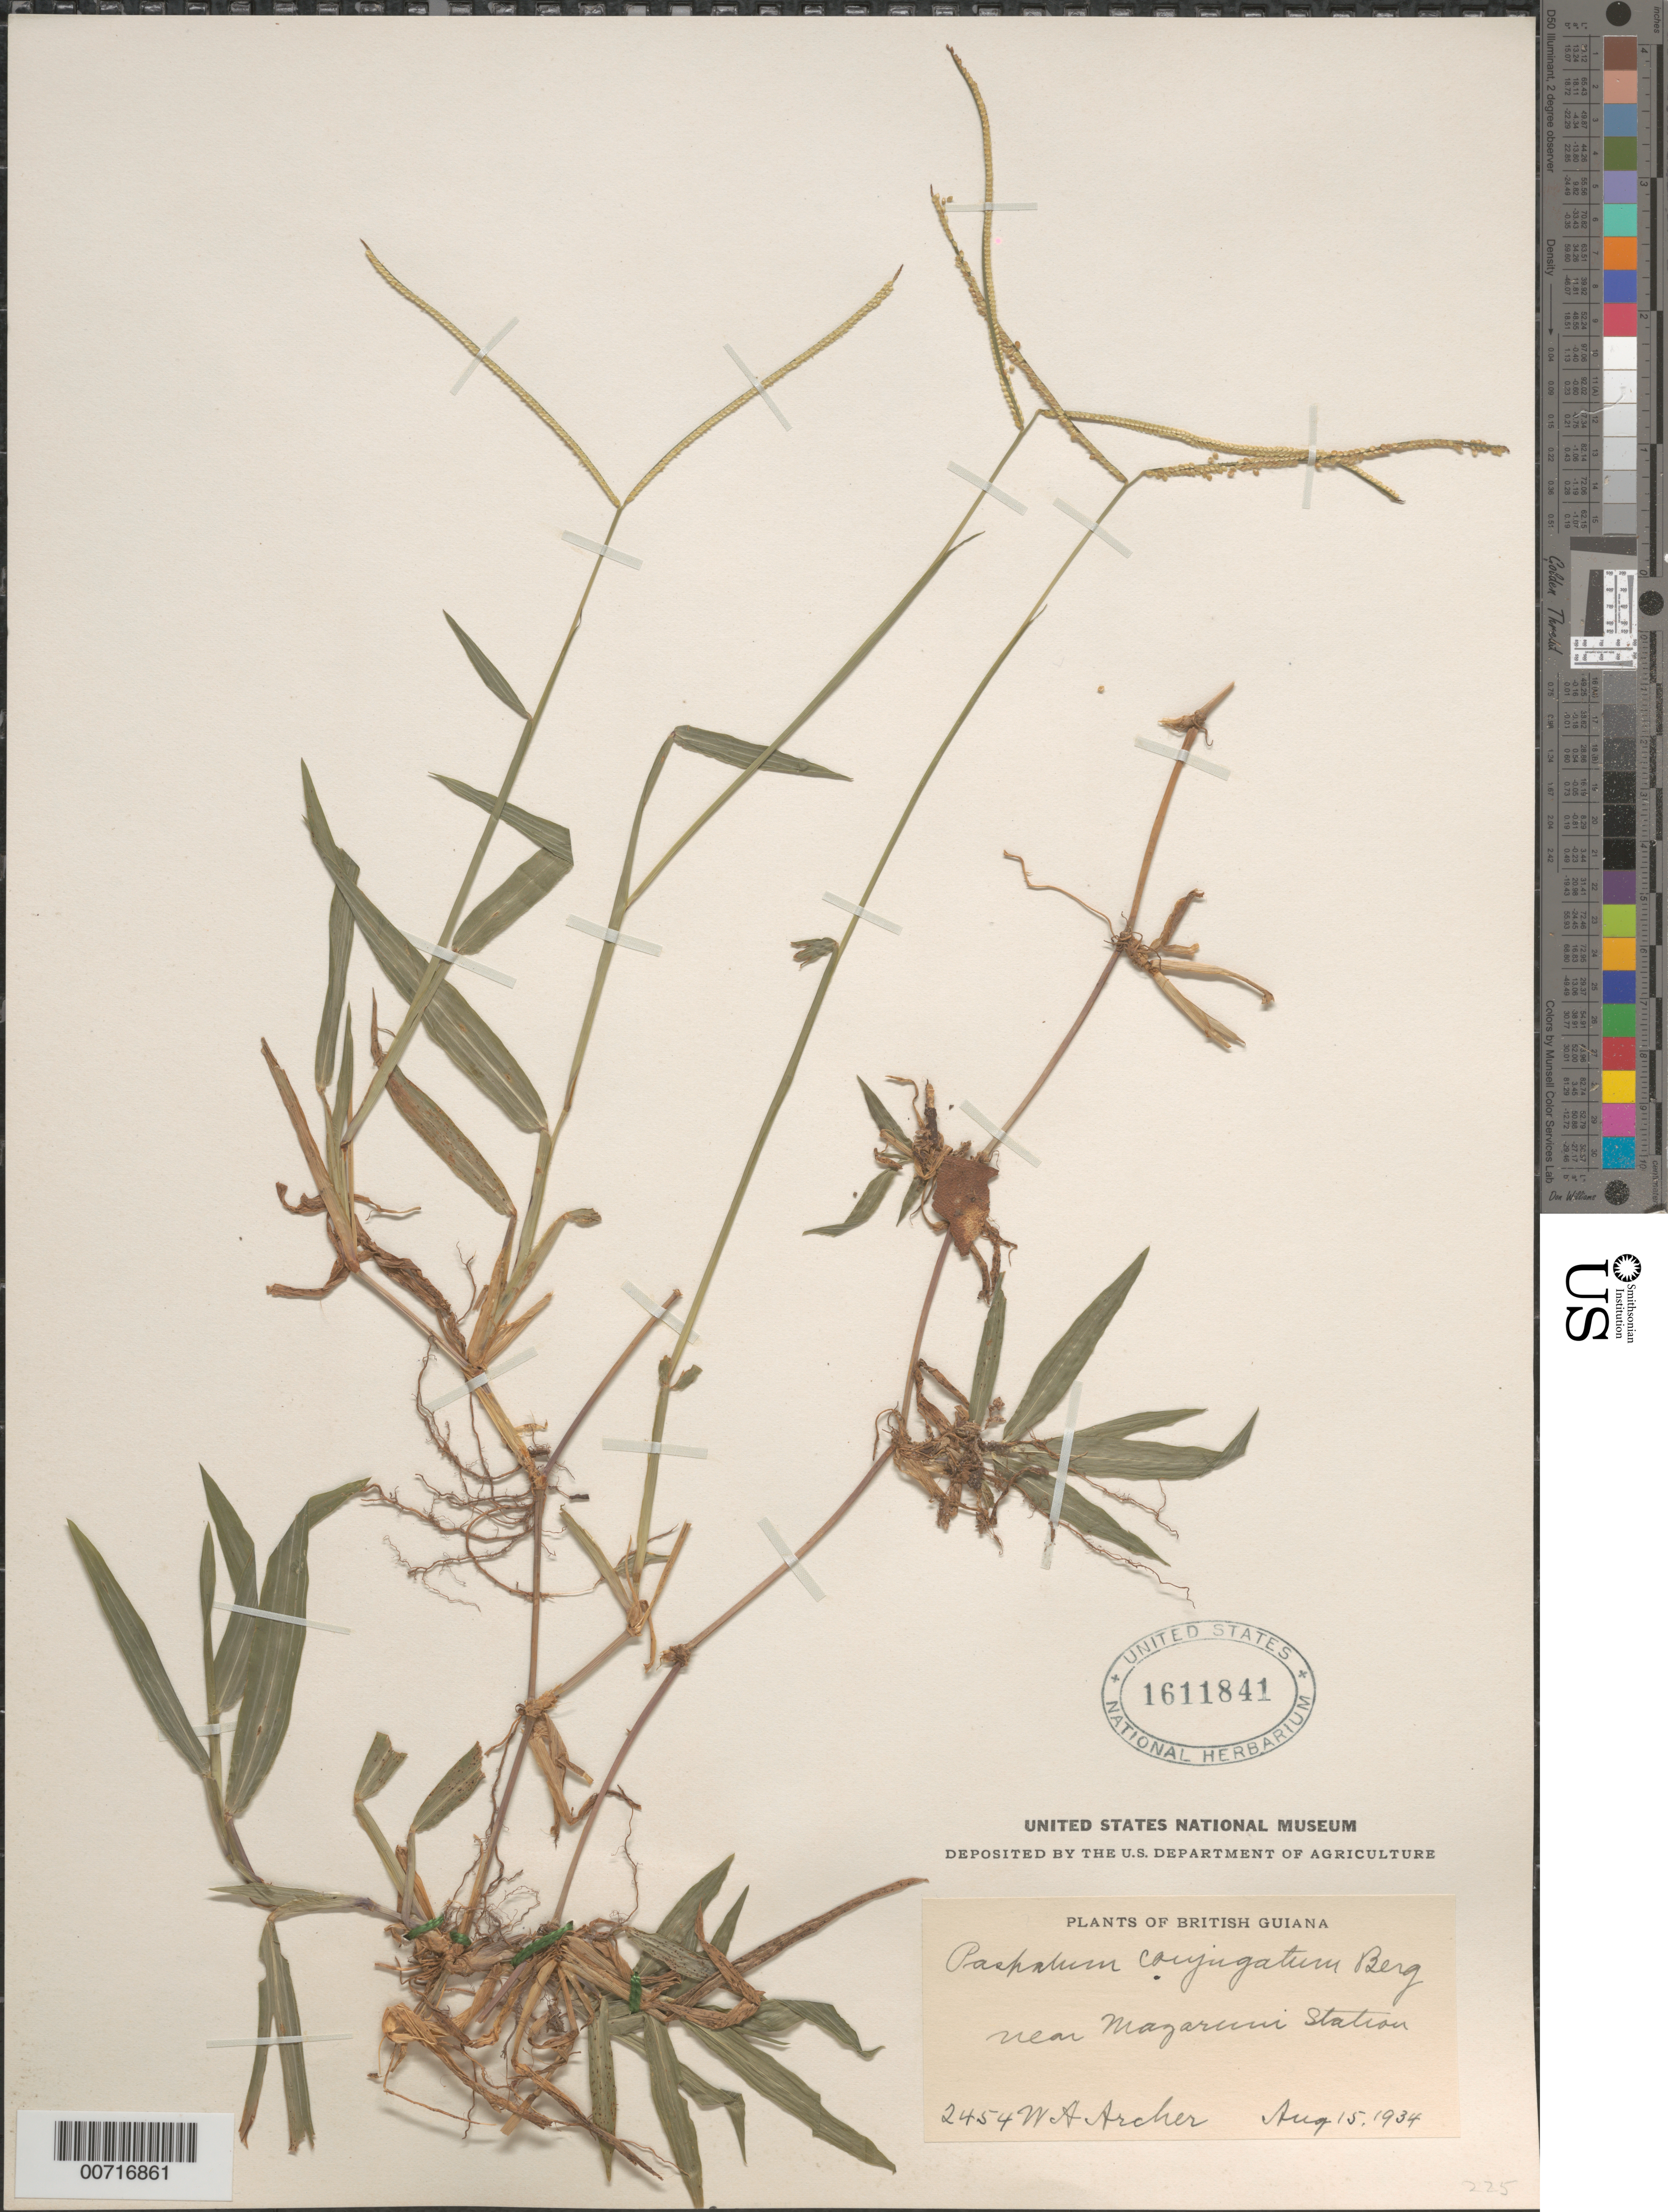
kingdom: Plantae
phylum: Tracheophyta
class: Liliopsida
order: Poales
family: Poaceae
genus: Paspalum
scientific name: Paspalum conjugatum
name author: P.J. Bergius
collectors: W. A. Archer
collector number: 2454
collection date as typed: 15-Aug-34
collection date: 1934-08-15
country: Guyana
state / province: Cuyuni-Mazaruni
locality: Mazaruni Forest Station, vic.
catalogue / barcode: US 1611841